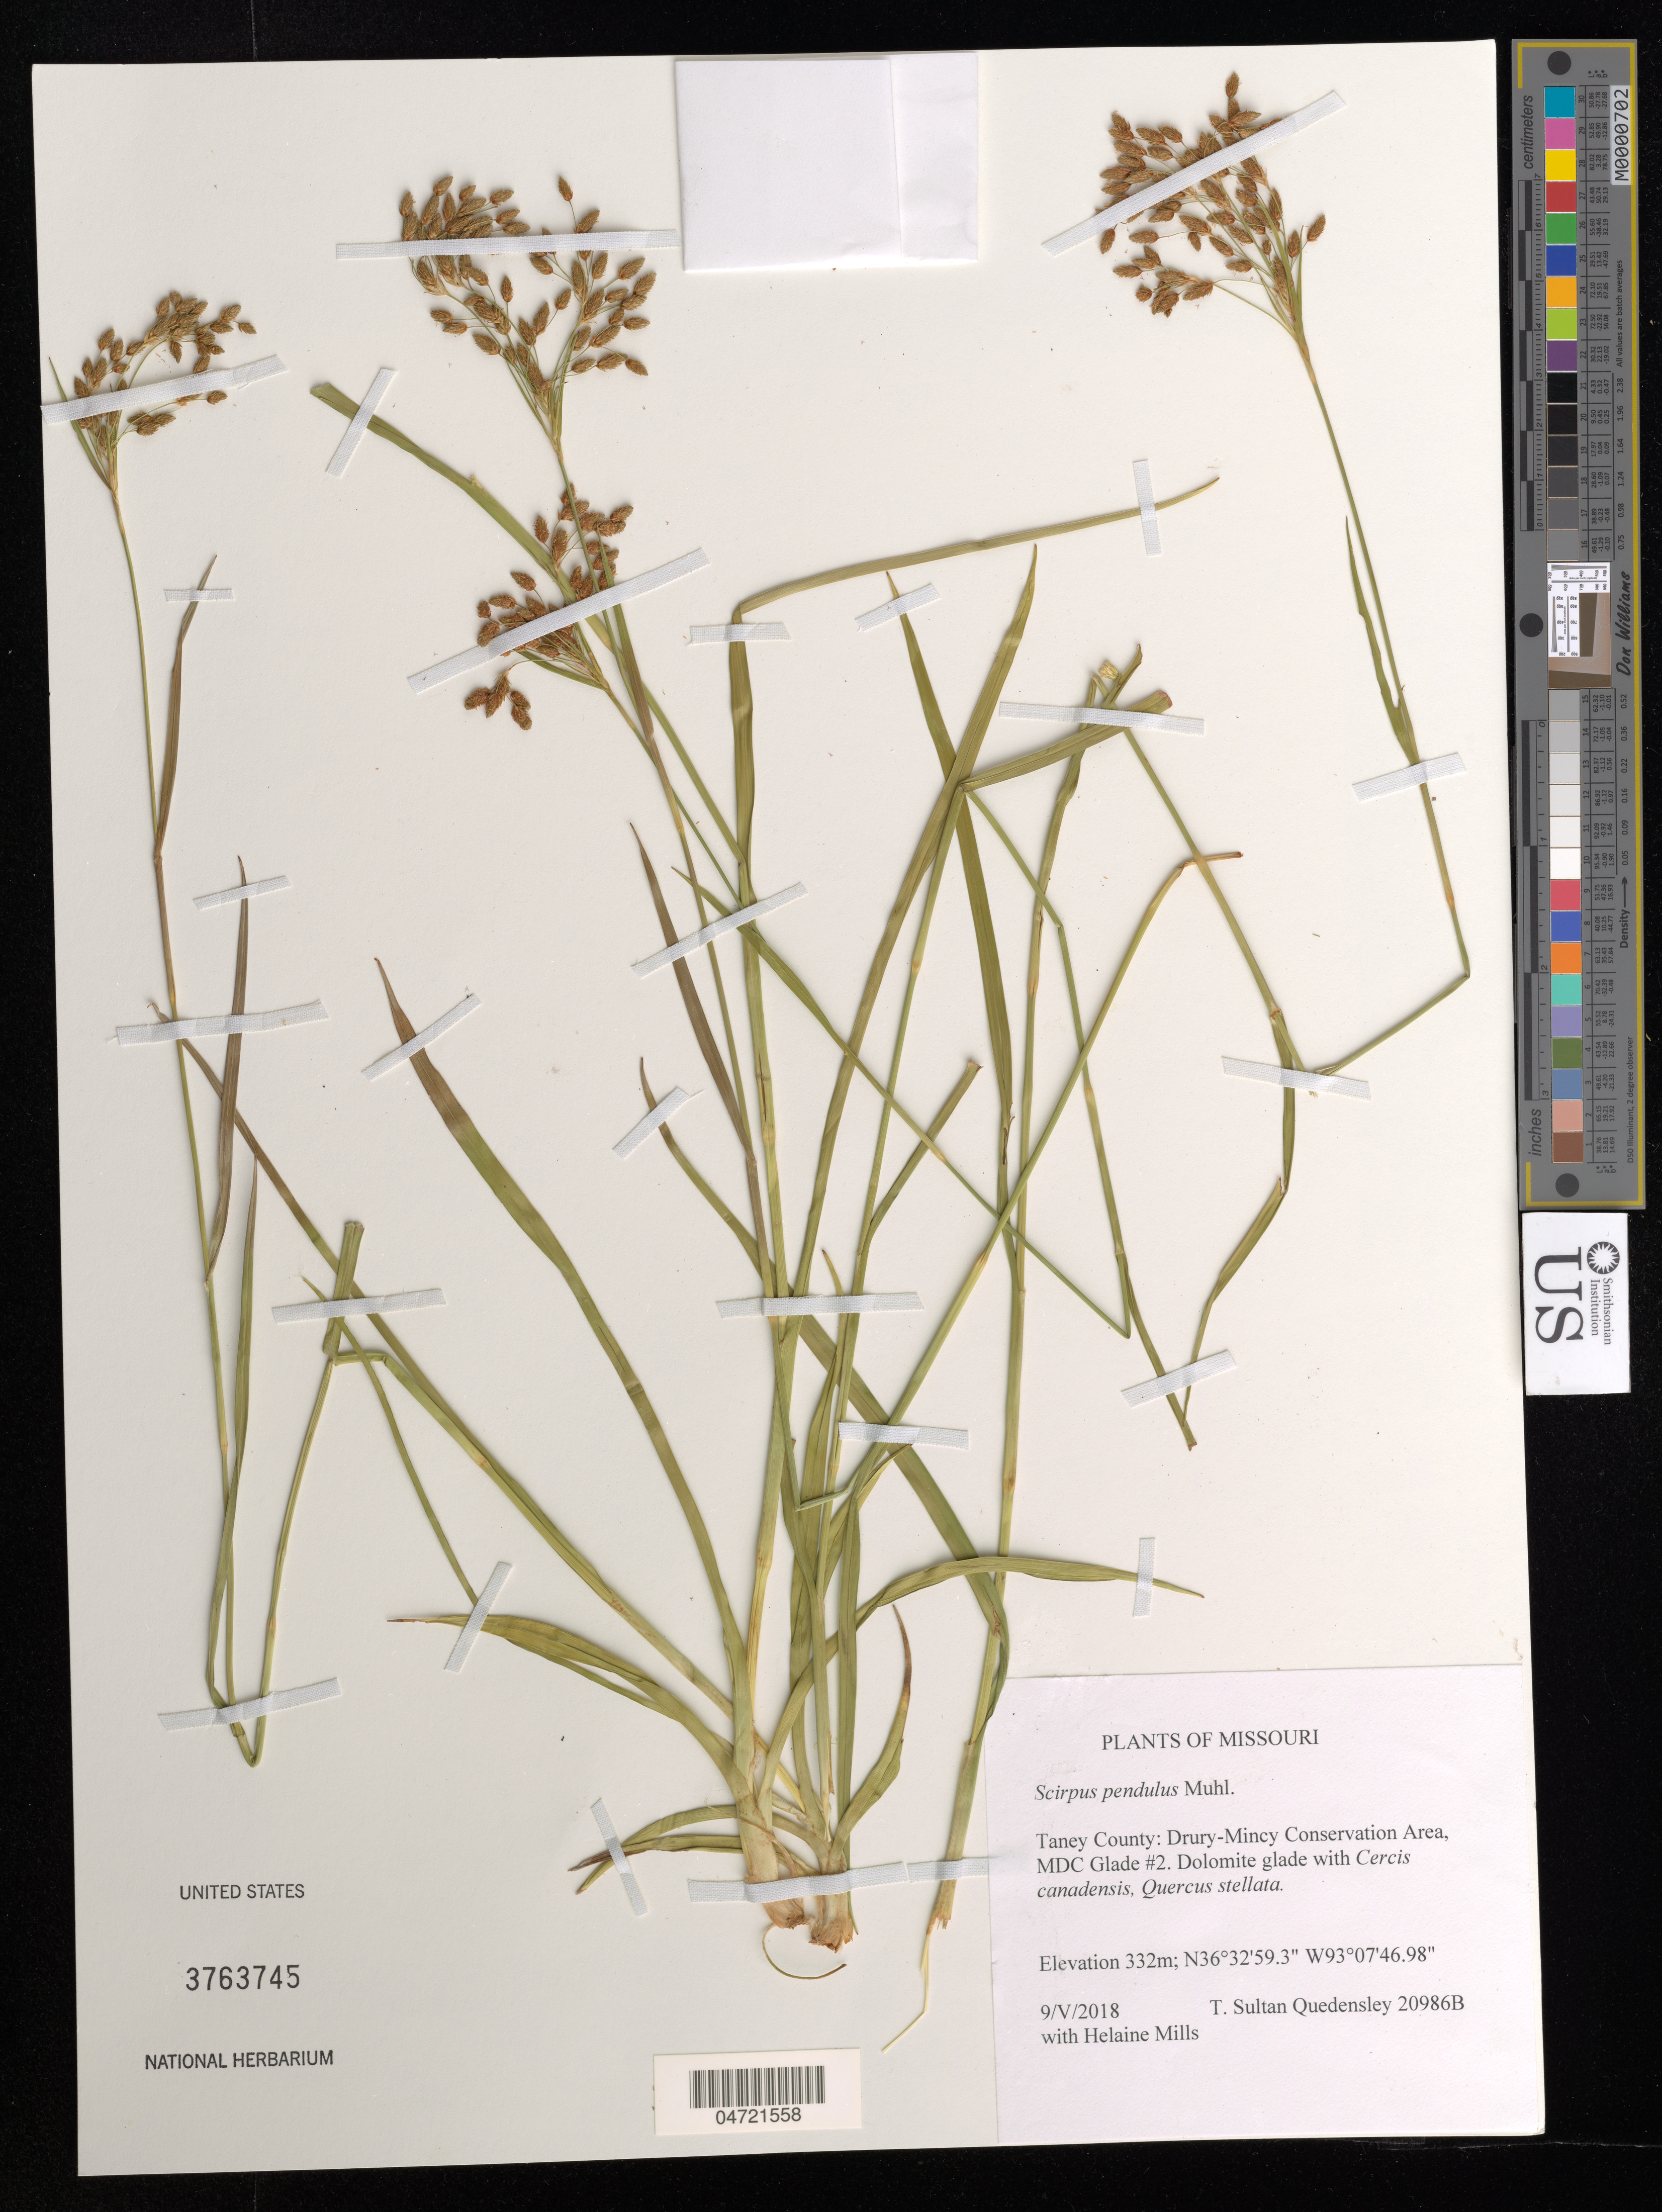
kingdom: Plantae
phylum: Tracheophyta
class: Liliopsida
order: Poales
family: Cyperaceae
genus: Scirpus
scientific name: Scirpus pendulus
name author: Muhl.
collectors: T. S. Quedensley & H. Mills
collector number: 20986 B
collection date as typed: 10 May 2018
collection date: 2018-05-10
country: United States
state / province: Missouri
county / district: Taney County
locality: Henninig Conservation Area, MDC Glade #83.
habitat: Dolomite glade.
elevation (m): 362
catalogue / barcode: US 3763745